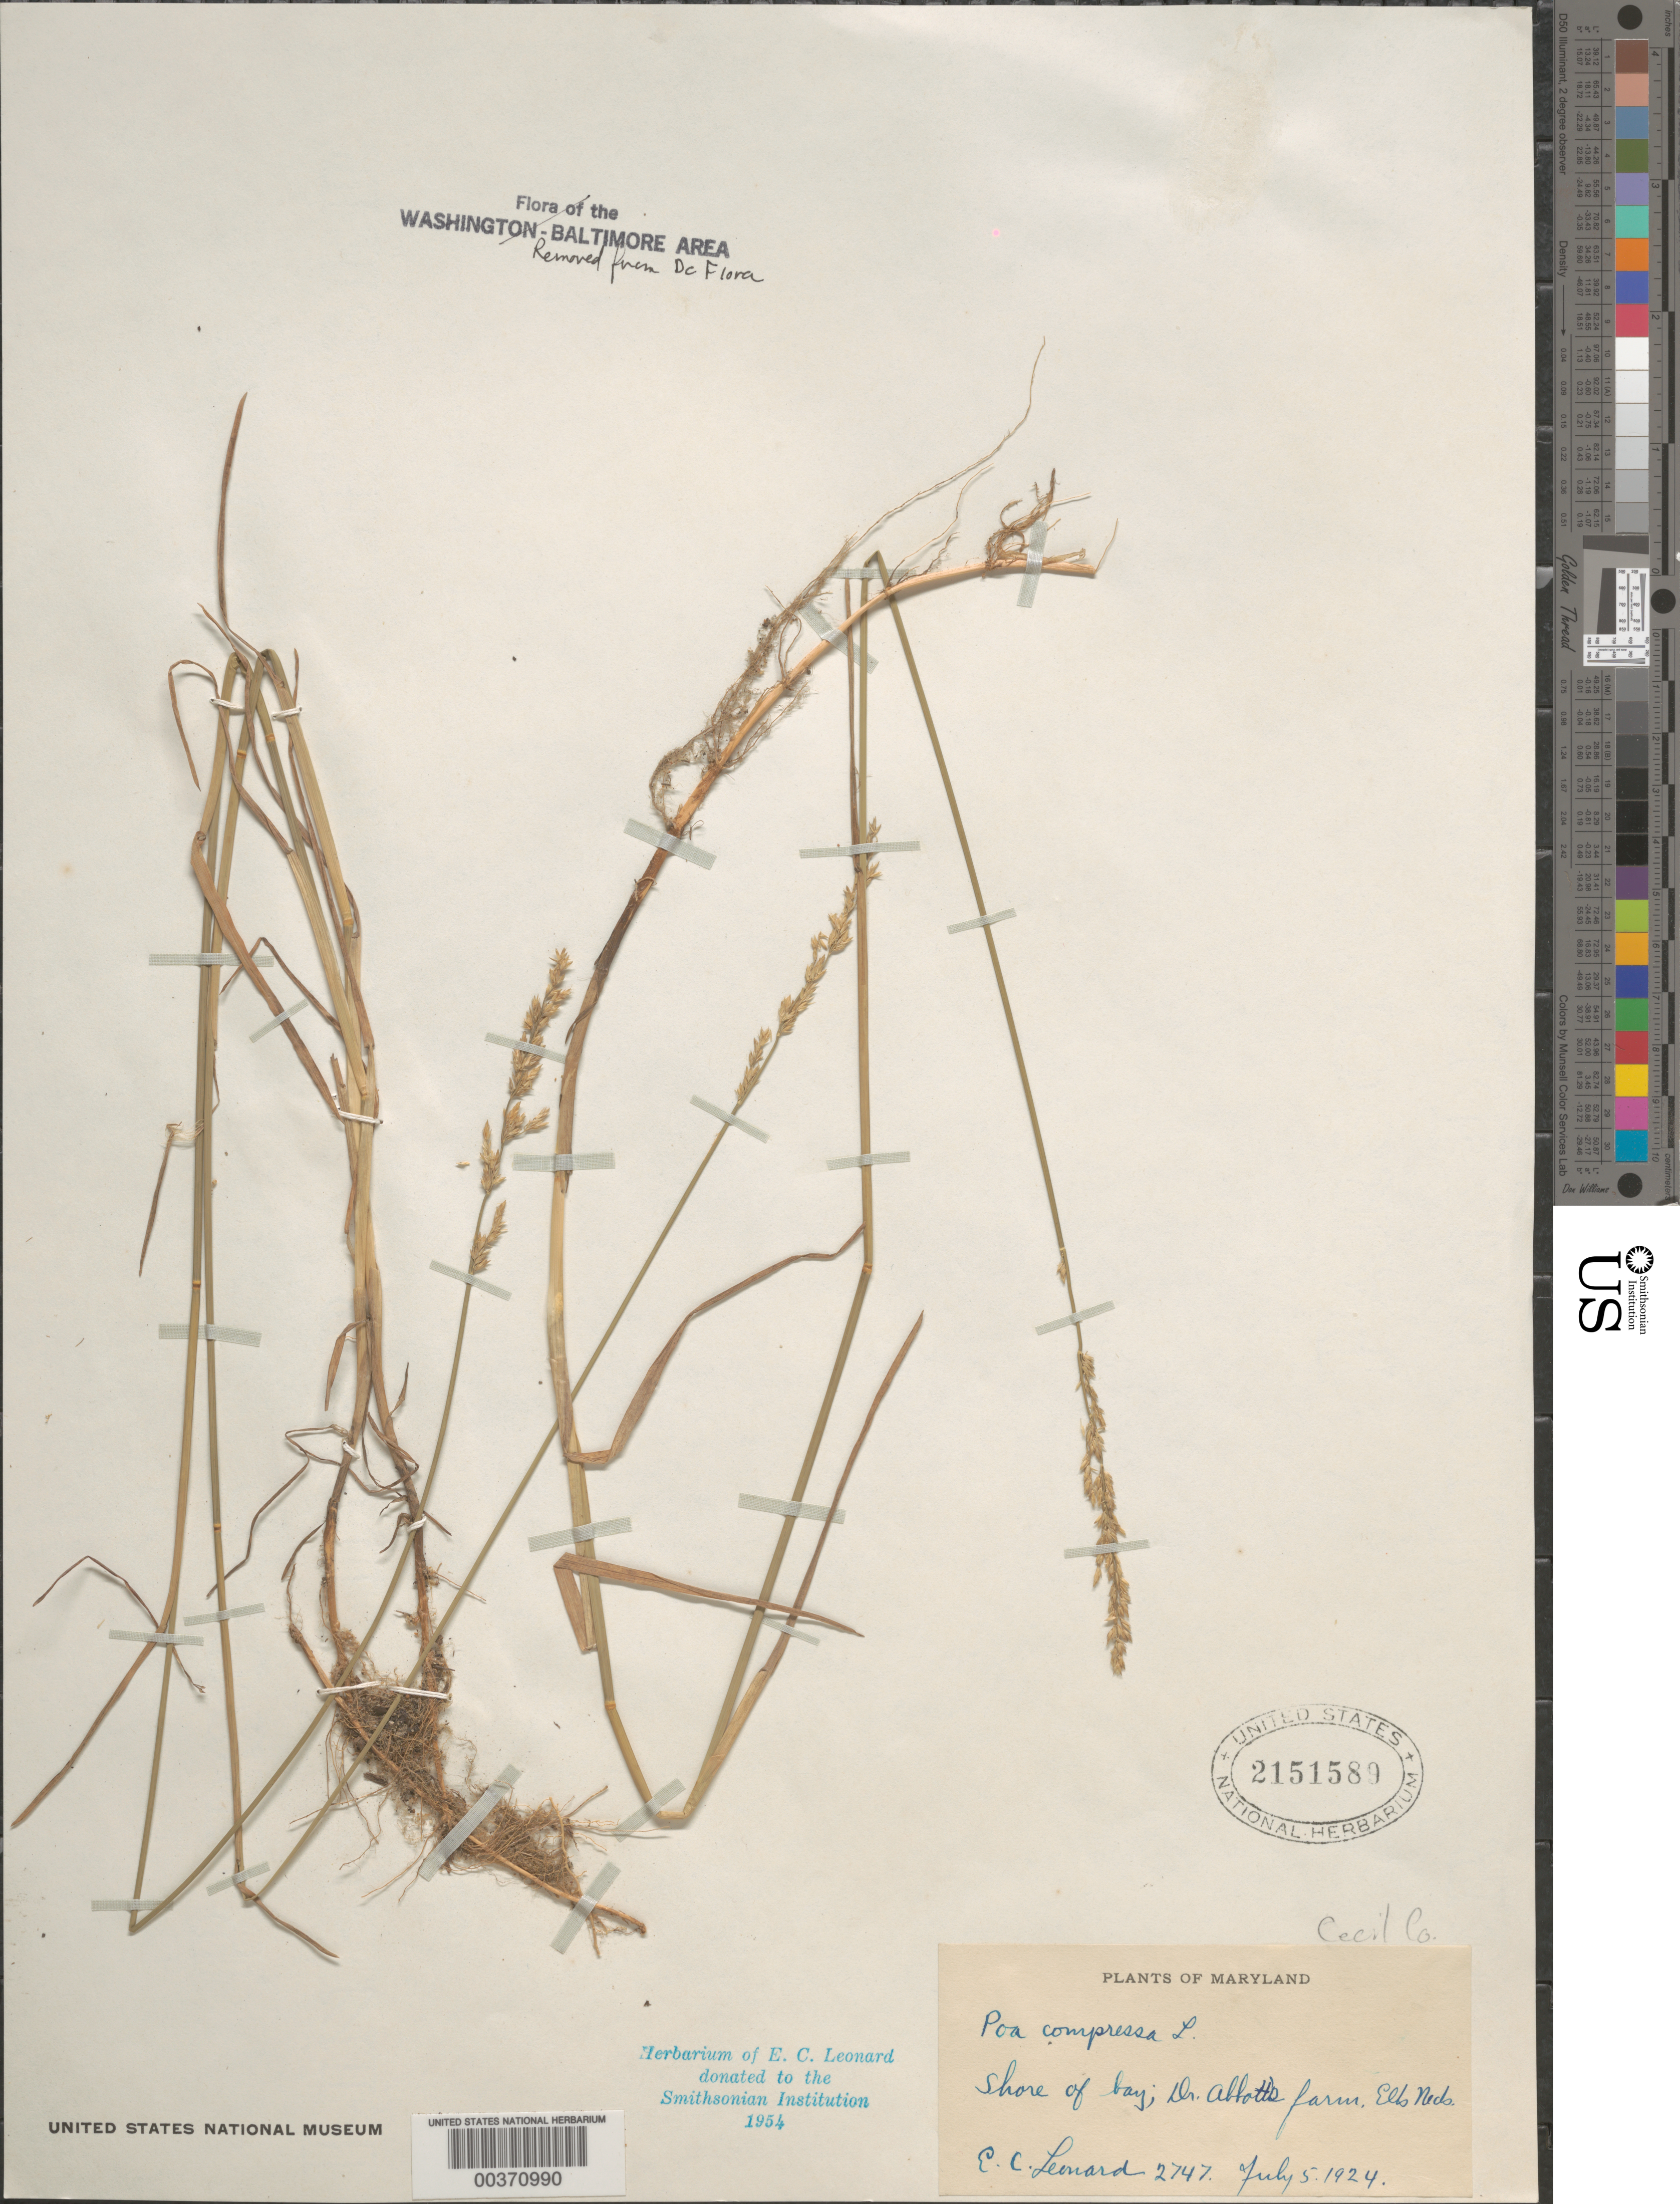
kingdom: Plantae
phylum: Tracheophyta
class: Liliopsida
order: Poales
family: Poaceae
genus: Poa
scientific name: Poa compressa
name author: L.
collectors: E. C. Leonard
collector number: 2747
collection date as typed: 05 Jul 1924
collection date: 1924-07-05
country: United States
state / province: Maryland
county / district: Prince George's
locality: Shore of bay, vicinity of dr. abbotts farm; elk neck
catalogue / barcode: US 2151589